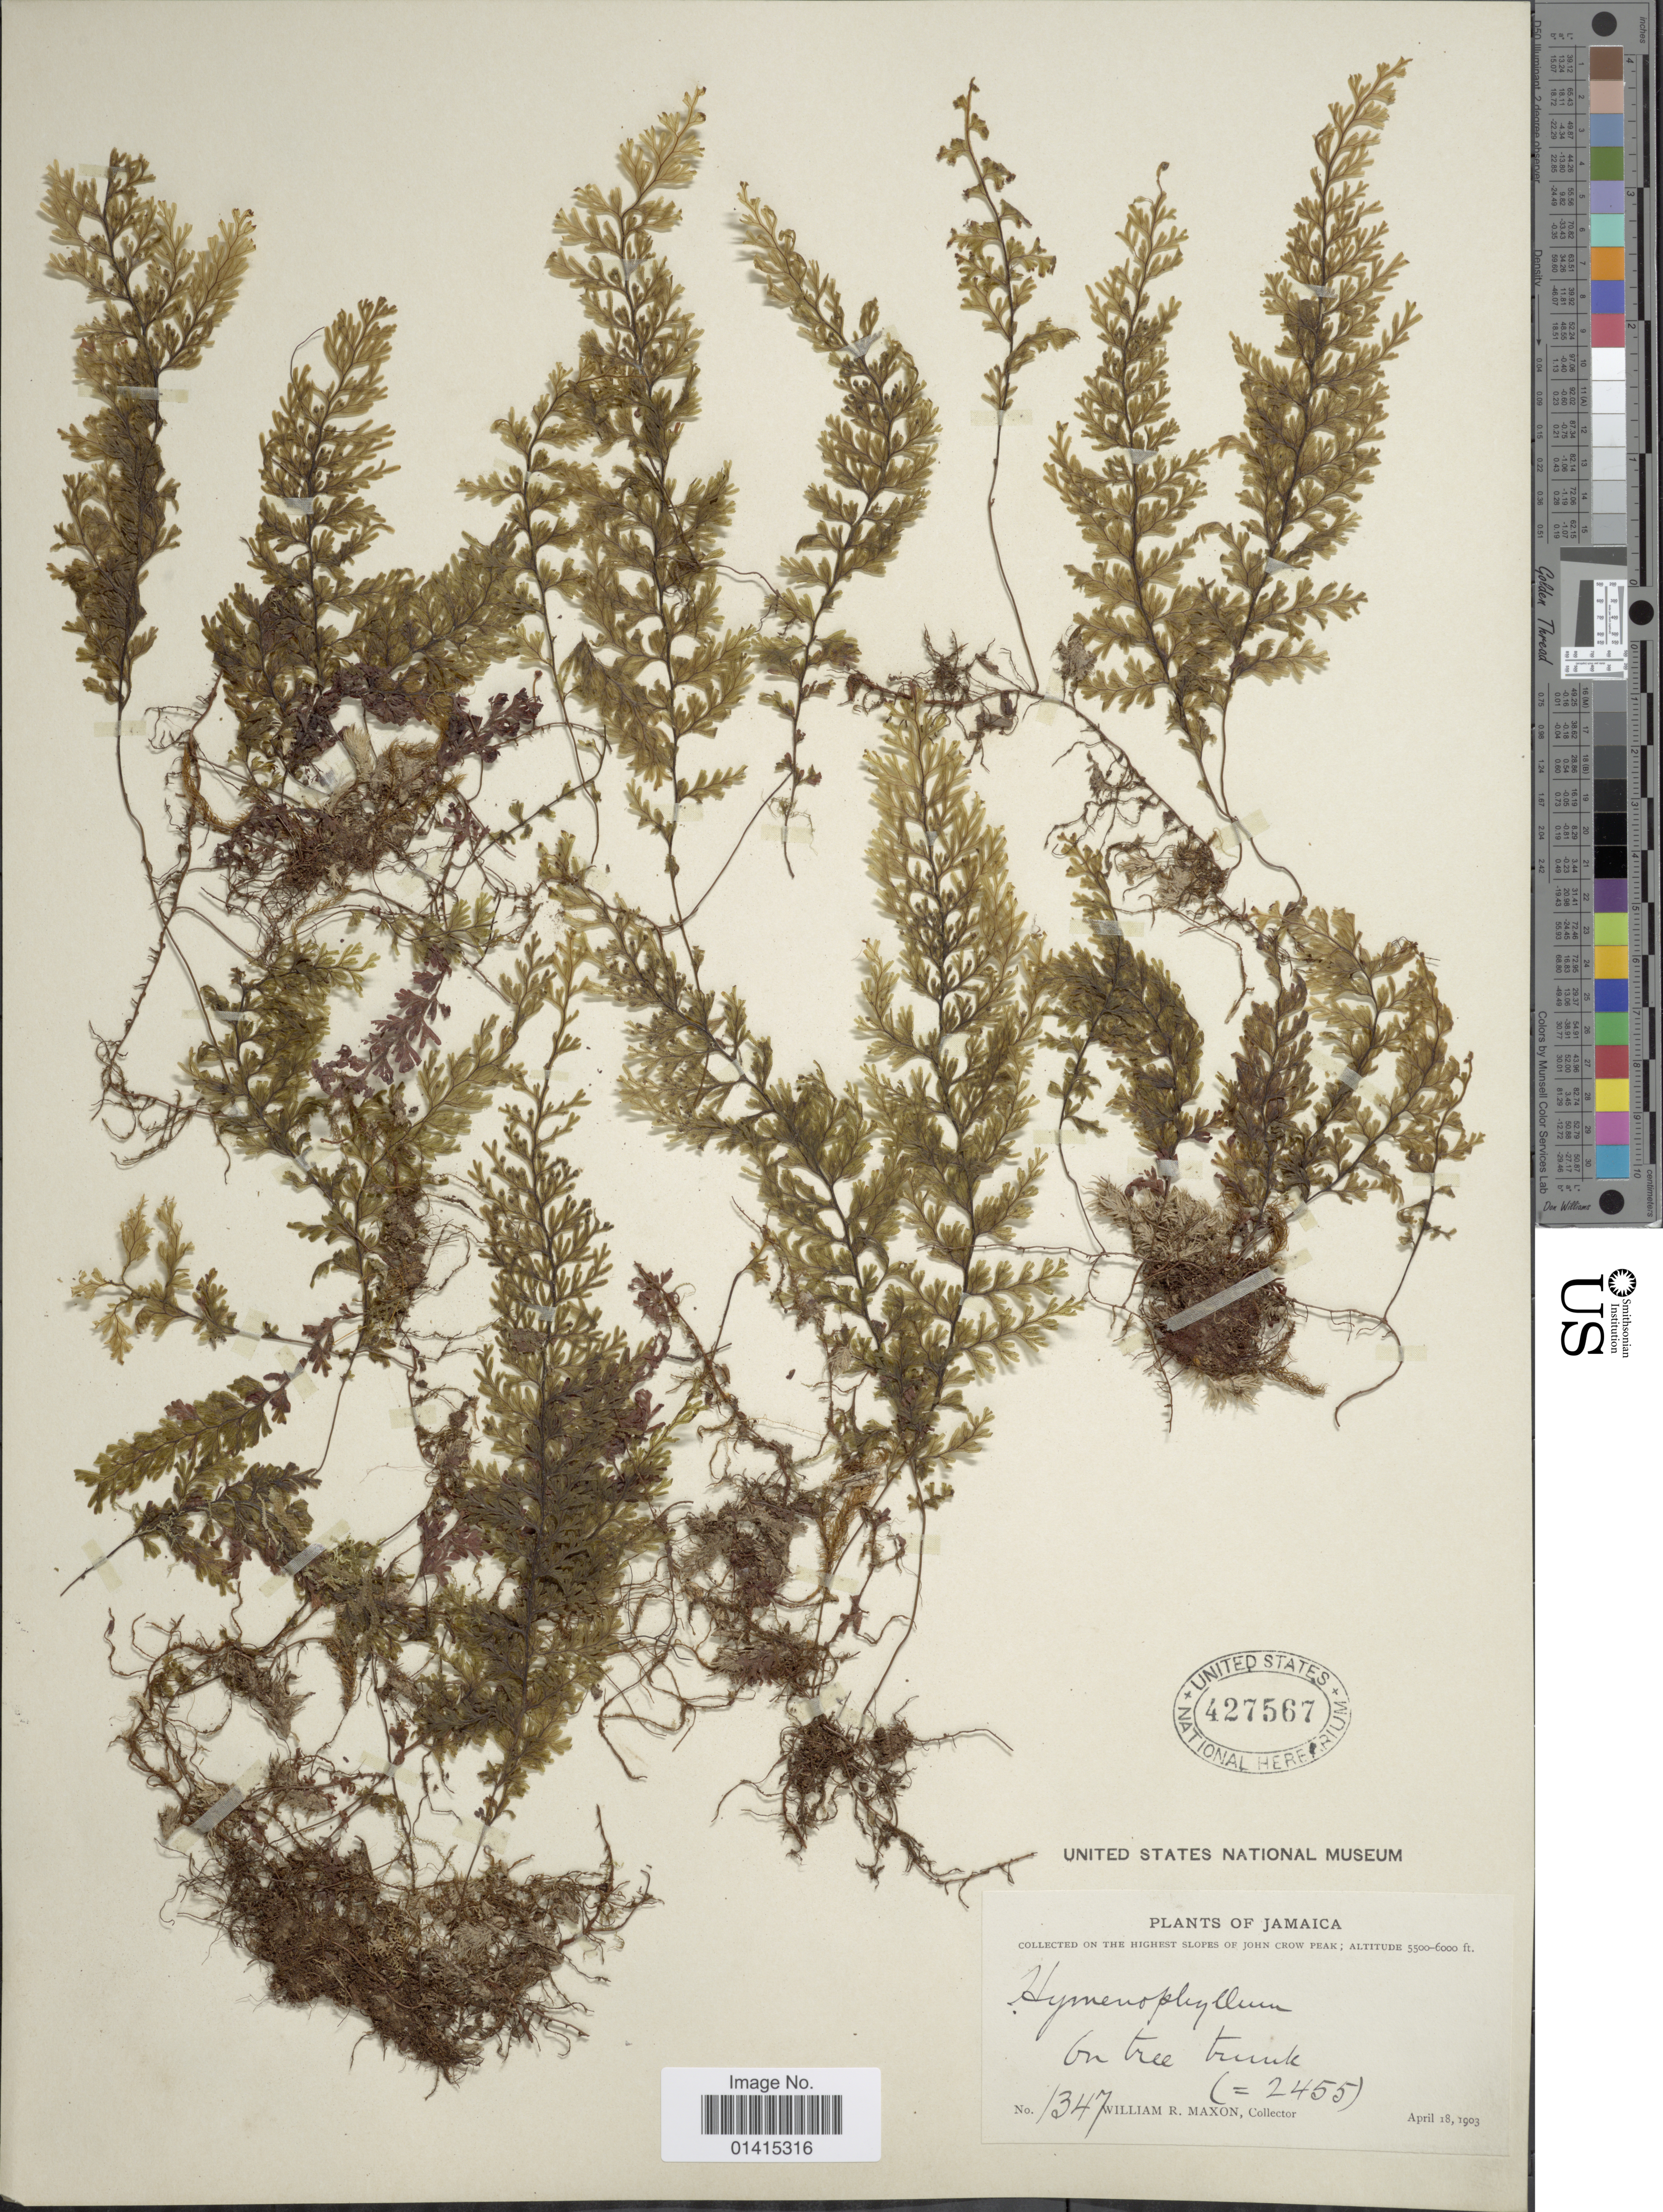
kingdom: Plantae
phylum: Tracheophyta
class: Polypodiopsida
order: Hymenophyllales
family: Hymenophyllaceae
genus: Hymenophyllum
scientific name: Hymenophyllum polyanthos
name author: (Sw.) Sw.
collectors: W. R. Maxon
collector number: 1347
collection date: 1903-04-18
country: Jamaica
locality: On the highest slopes of John Crow Peak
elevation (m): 1676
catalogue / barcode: US 427567